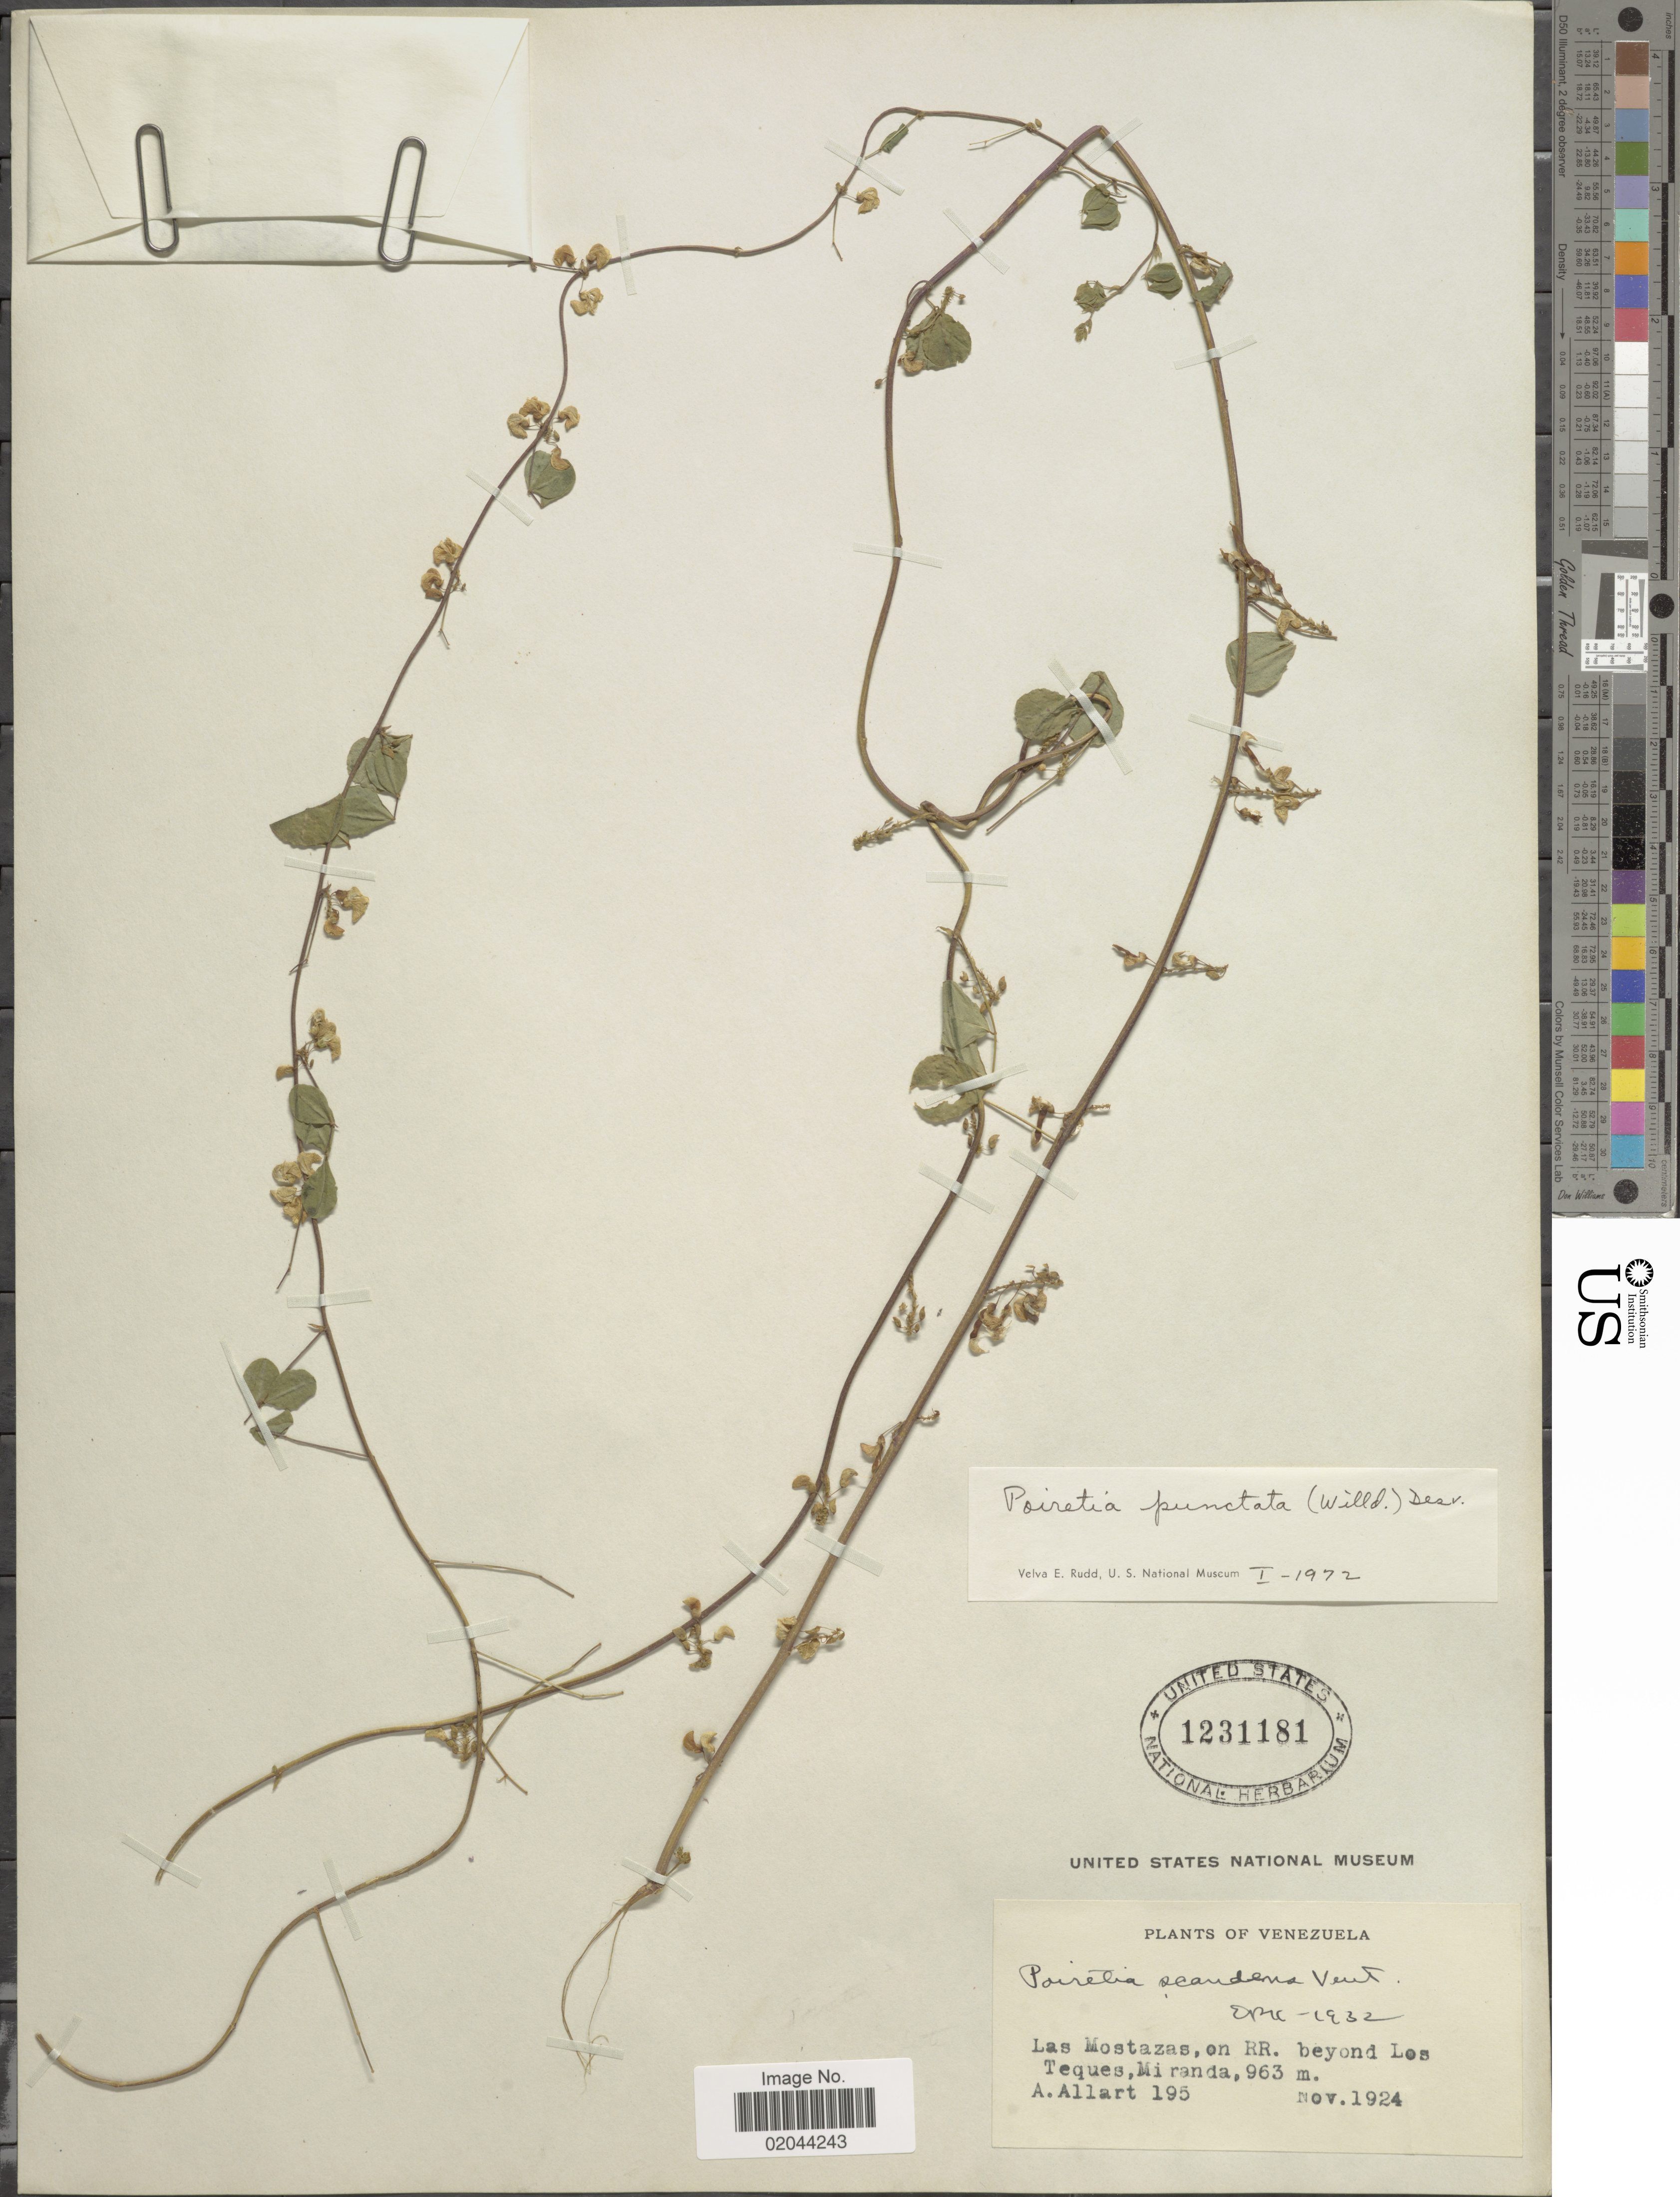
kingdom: Plantae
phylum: Tracheophyta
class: Magnoliopsida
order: Fabales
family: Fabaceae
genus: Poiretia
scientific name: Poiretia punctata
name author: (Willd.) Desv.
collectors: A. Allart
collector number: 195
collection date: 1924-11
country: Venezuela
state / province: Miranda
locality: Las Mostazas, on RR beyond Los Teques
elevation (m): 963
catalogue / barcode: US 1231181